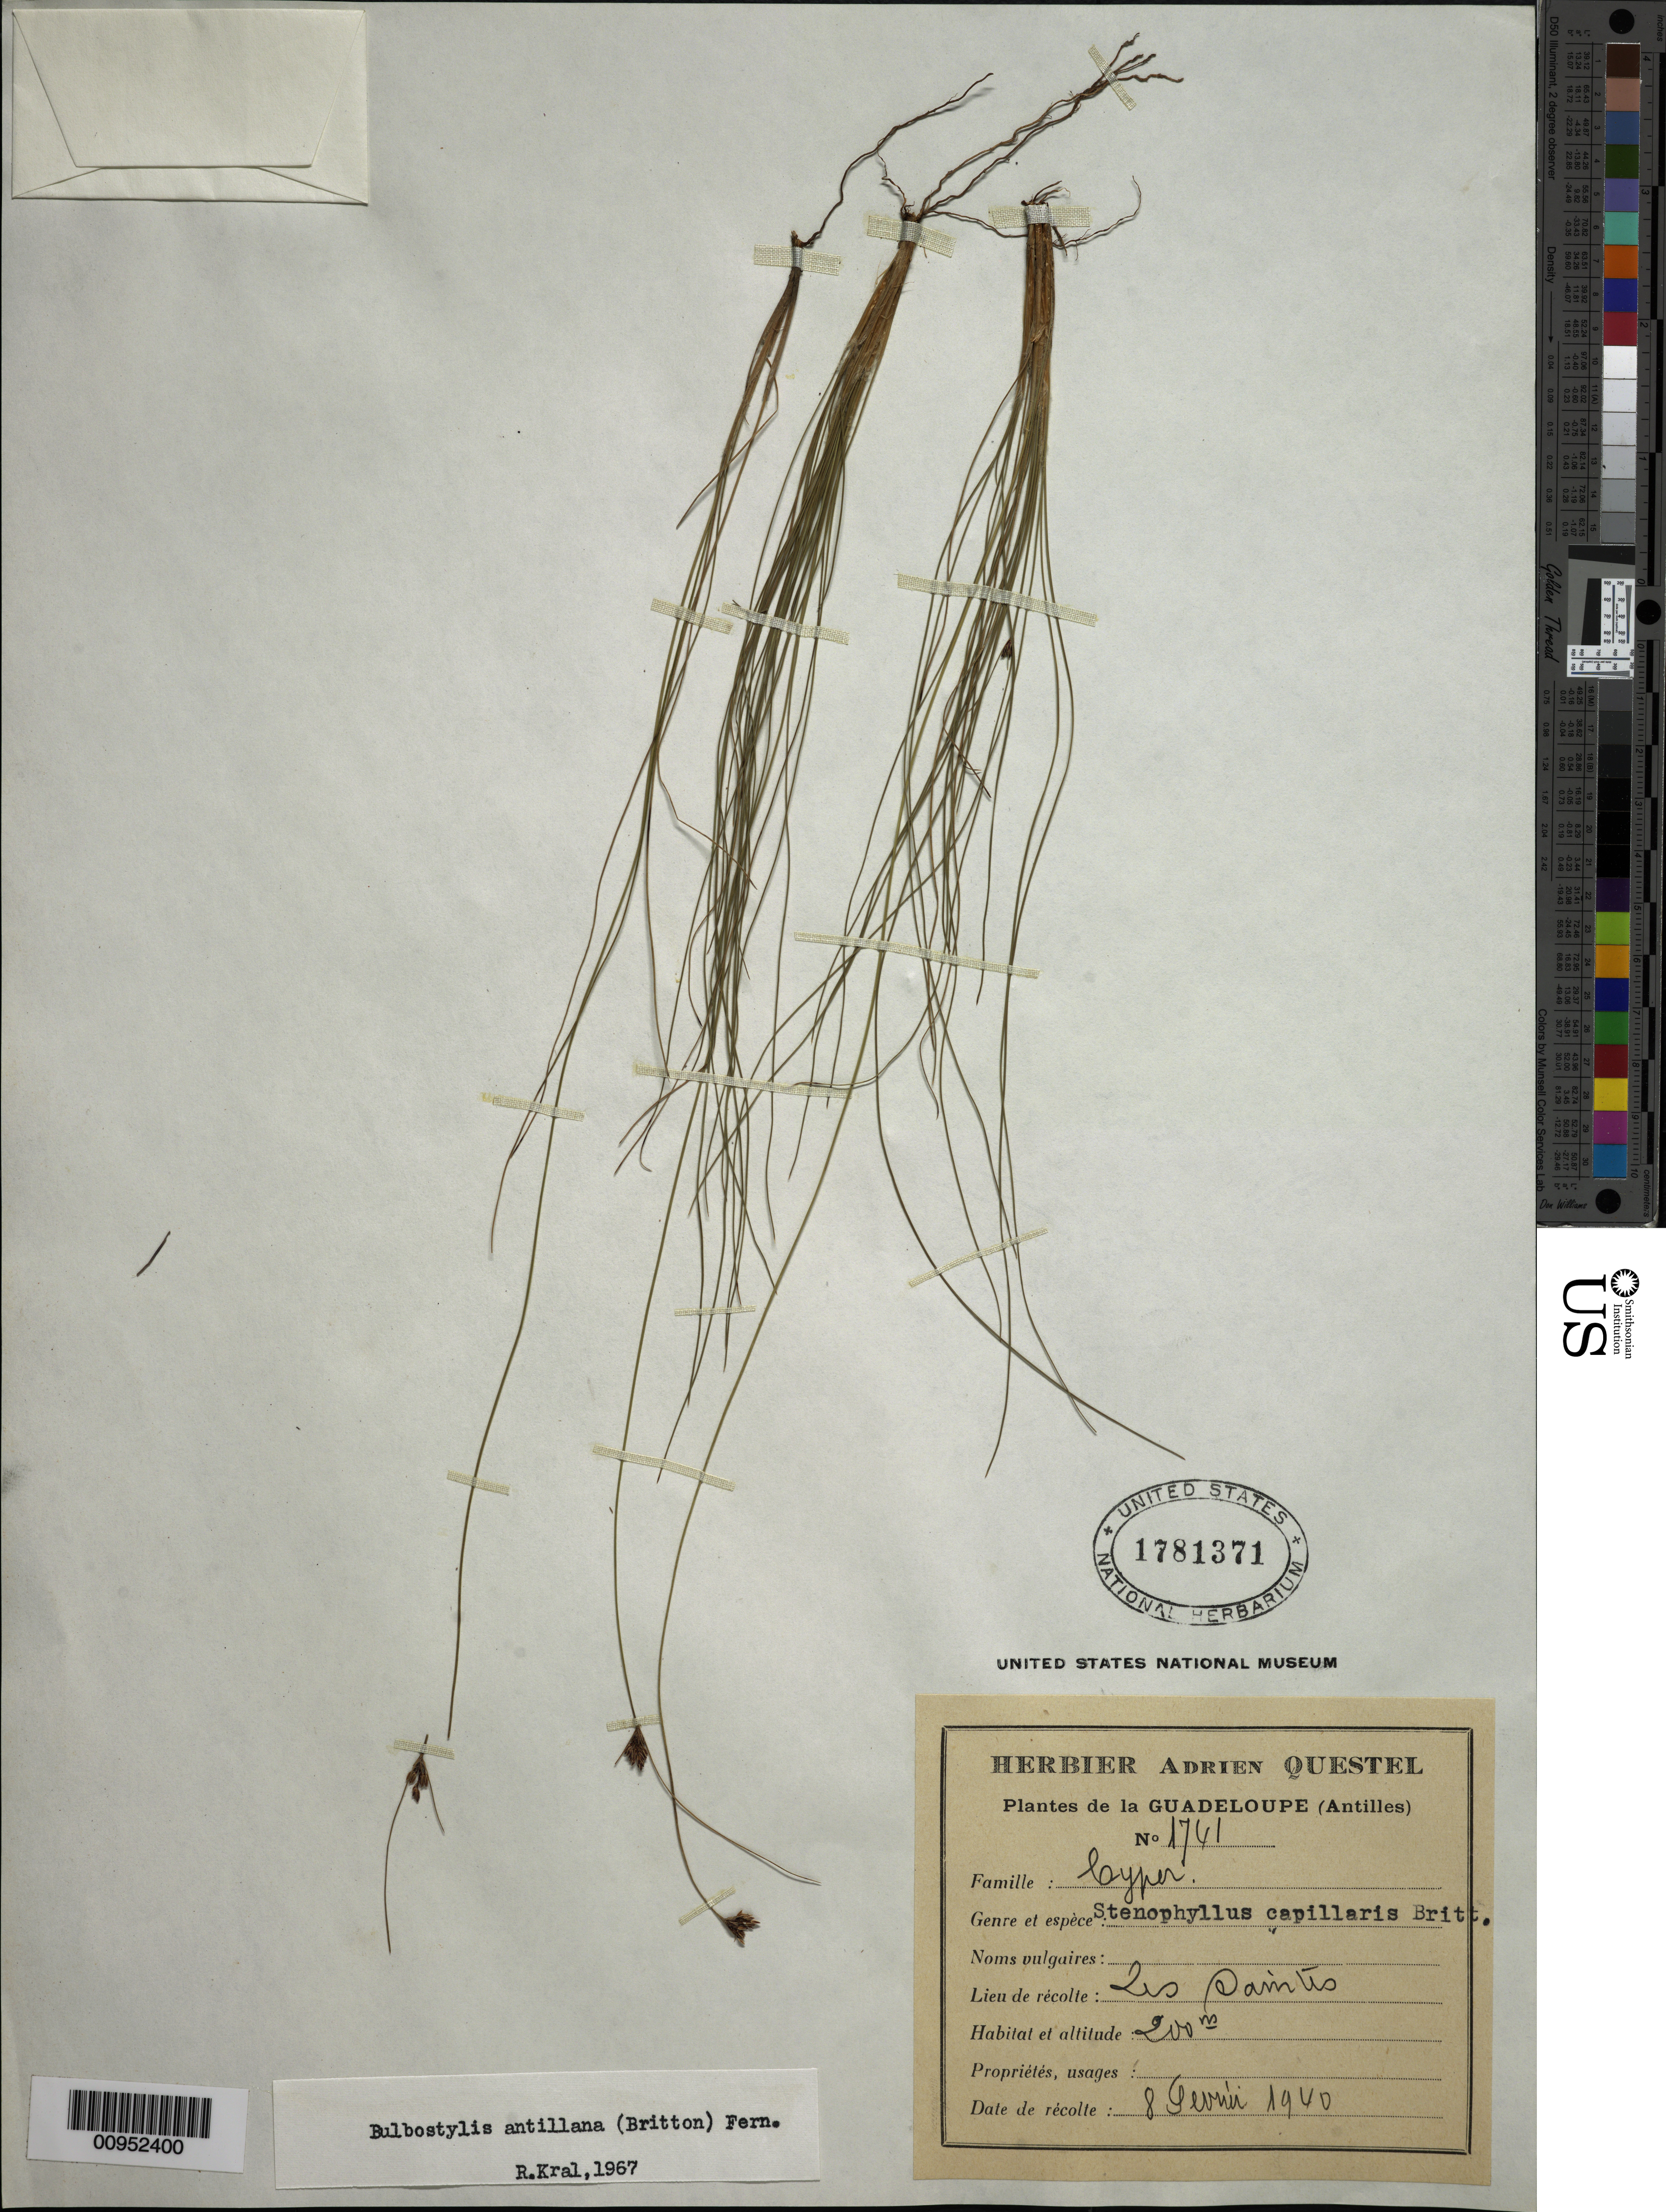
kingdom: Plantae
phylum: Tracheophyta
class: Liliopsida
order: Poales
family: Cyperaceae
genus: Bulbostylis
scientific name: Bulbostylis antillana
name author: (Britton) Fernald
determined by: Kral, Robert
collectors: A. Questel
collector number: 1741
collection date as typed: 08 Feb 1940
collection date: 1940-02-08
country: Guadeloupe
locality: Les Saintes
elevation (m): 200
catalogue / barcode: US 1781371